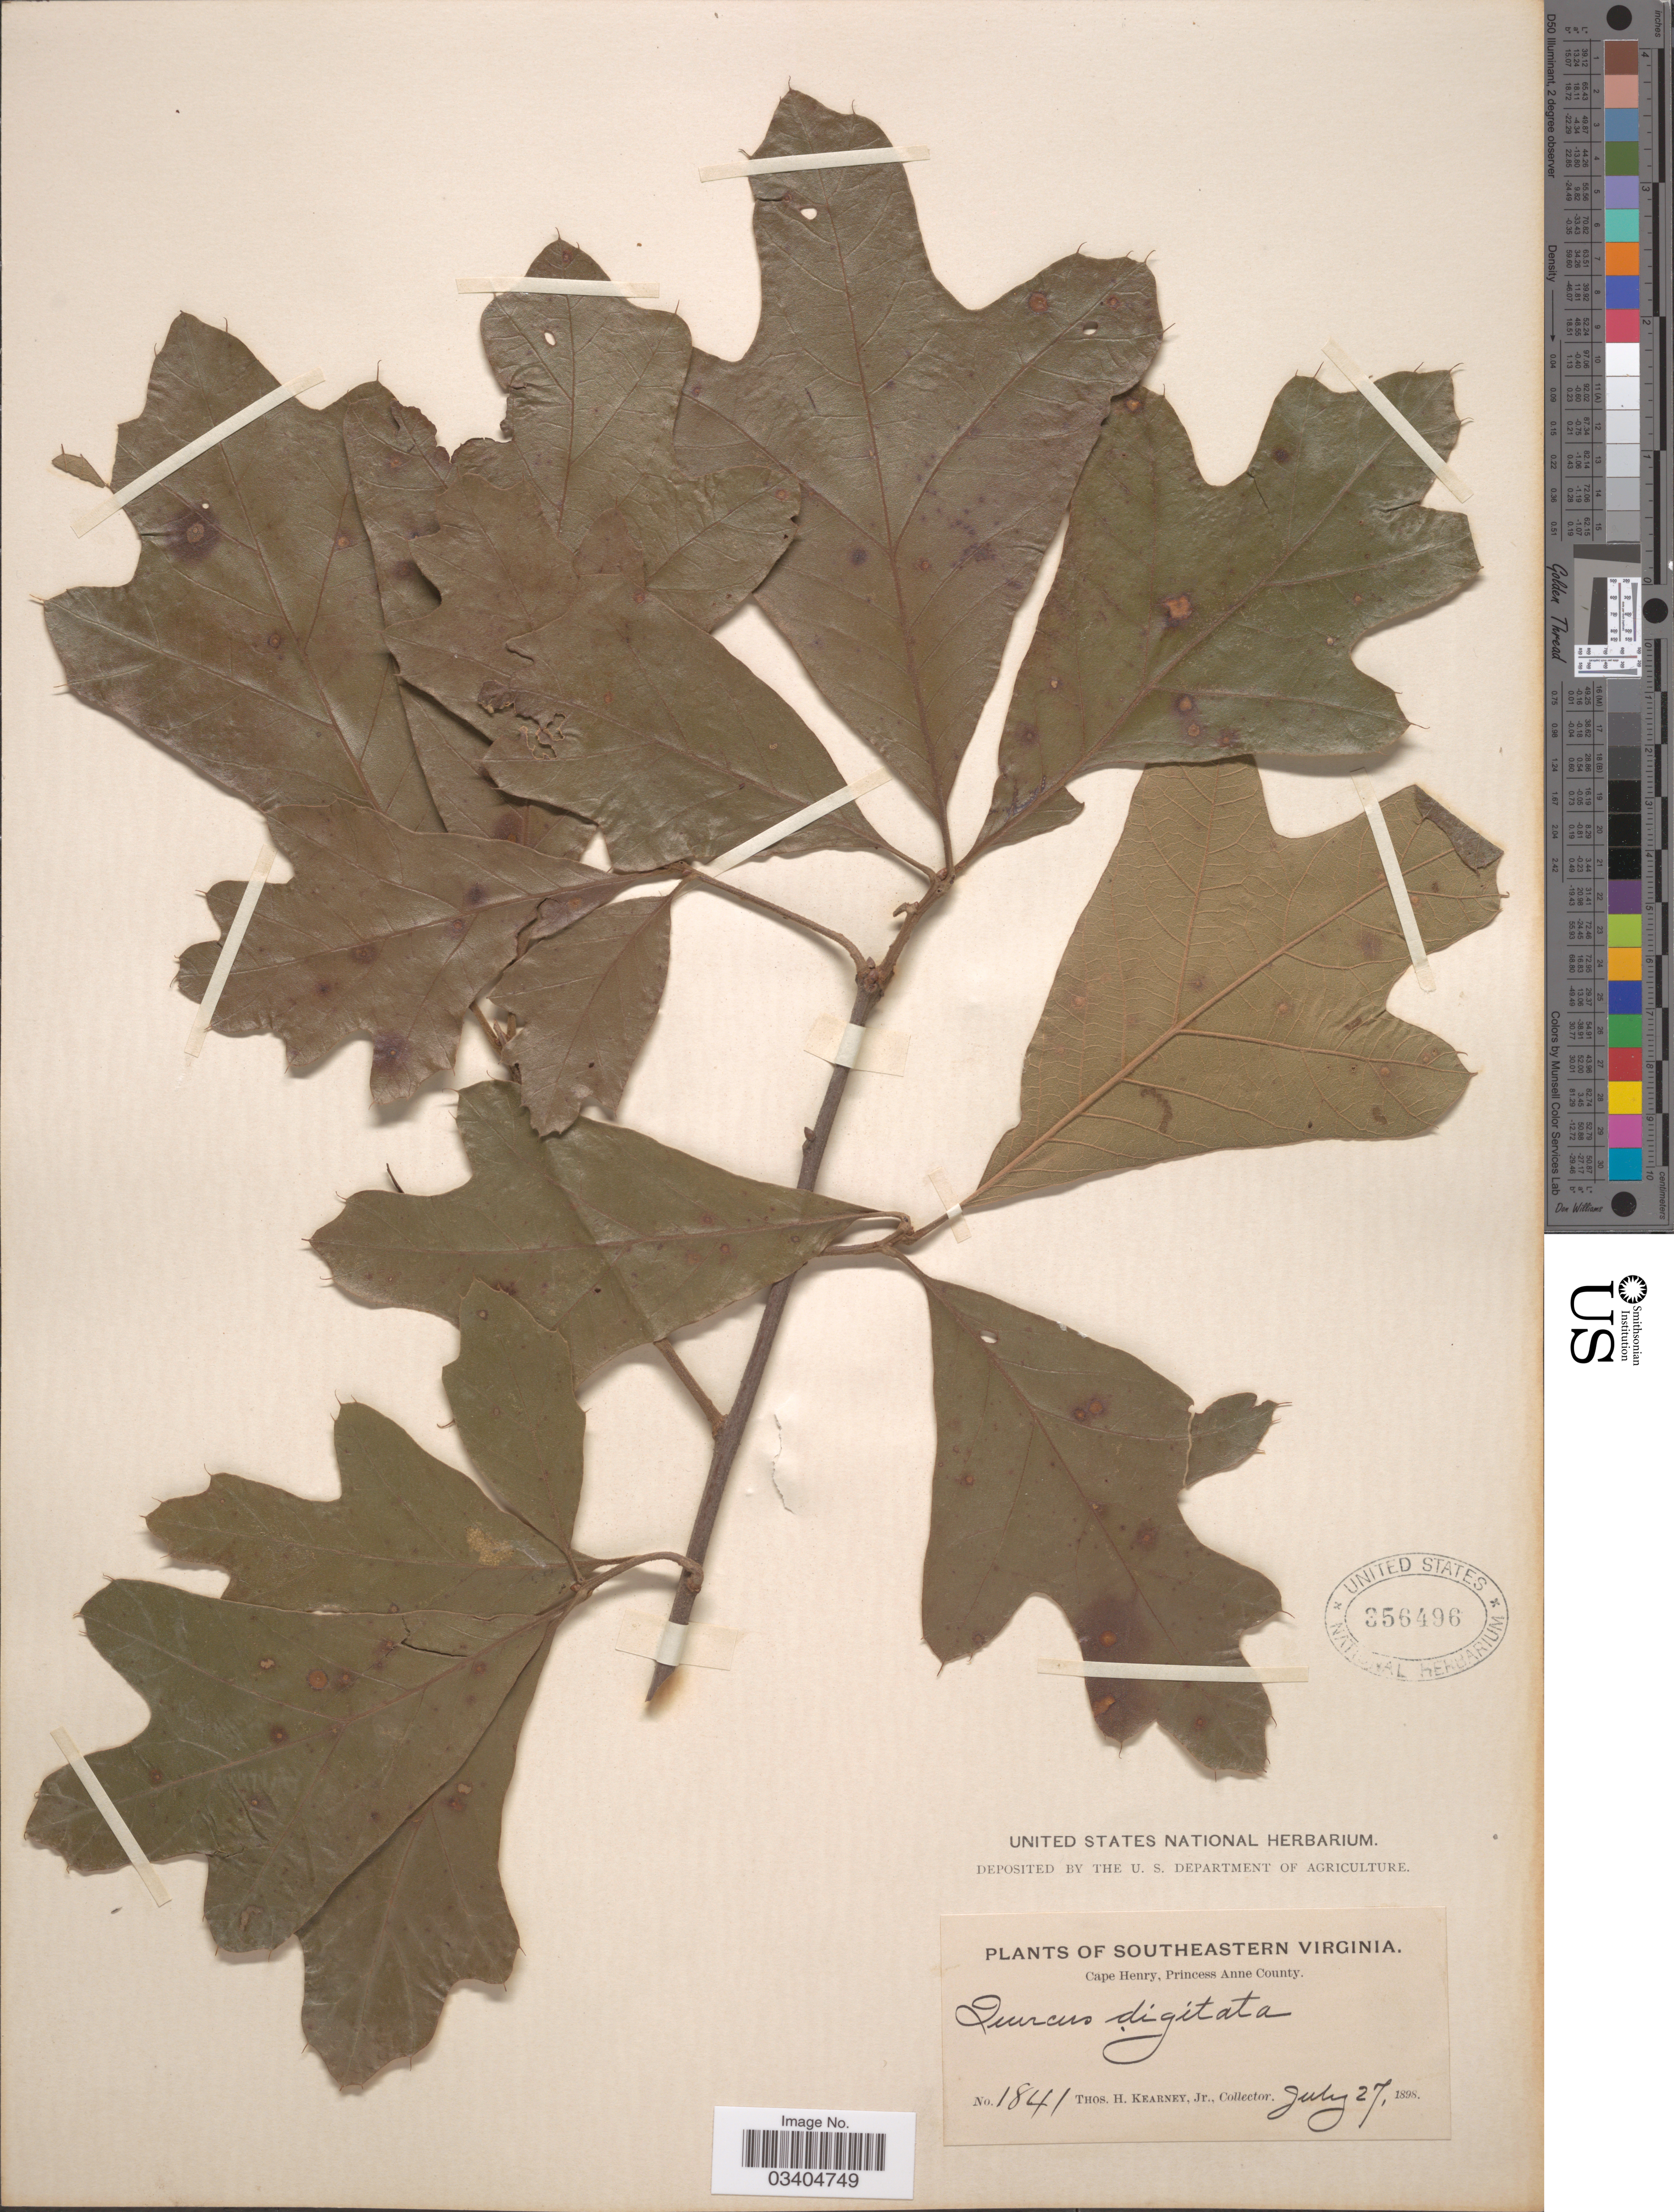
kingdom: Plantae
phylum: Tracheophyta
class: Magnoliopsida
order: Fagales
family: Fagaceae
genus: Quercus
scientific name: Quercus falcata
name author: Michx.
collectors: T. H. Kearney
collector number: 1841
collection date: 1898-07-27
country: United States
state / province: Virginia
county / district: City of Virginia Beach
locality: Southeastern Virginia. Cape Henry, Princess Anne (=historic county name) County.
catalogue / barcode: US 356496